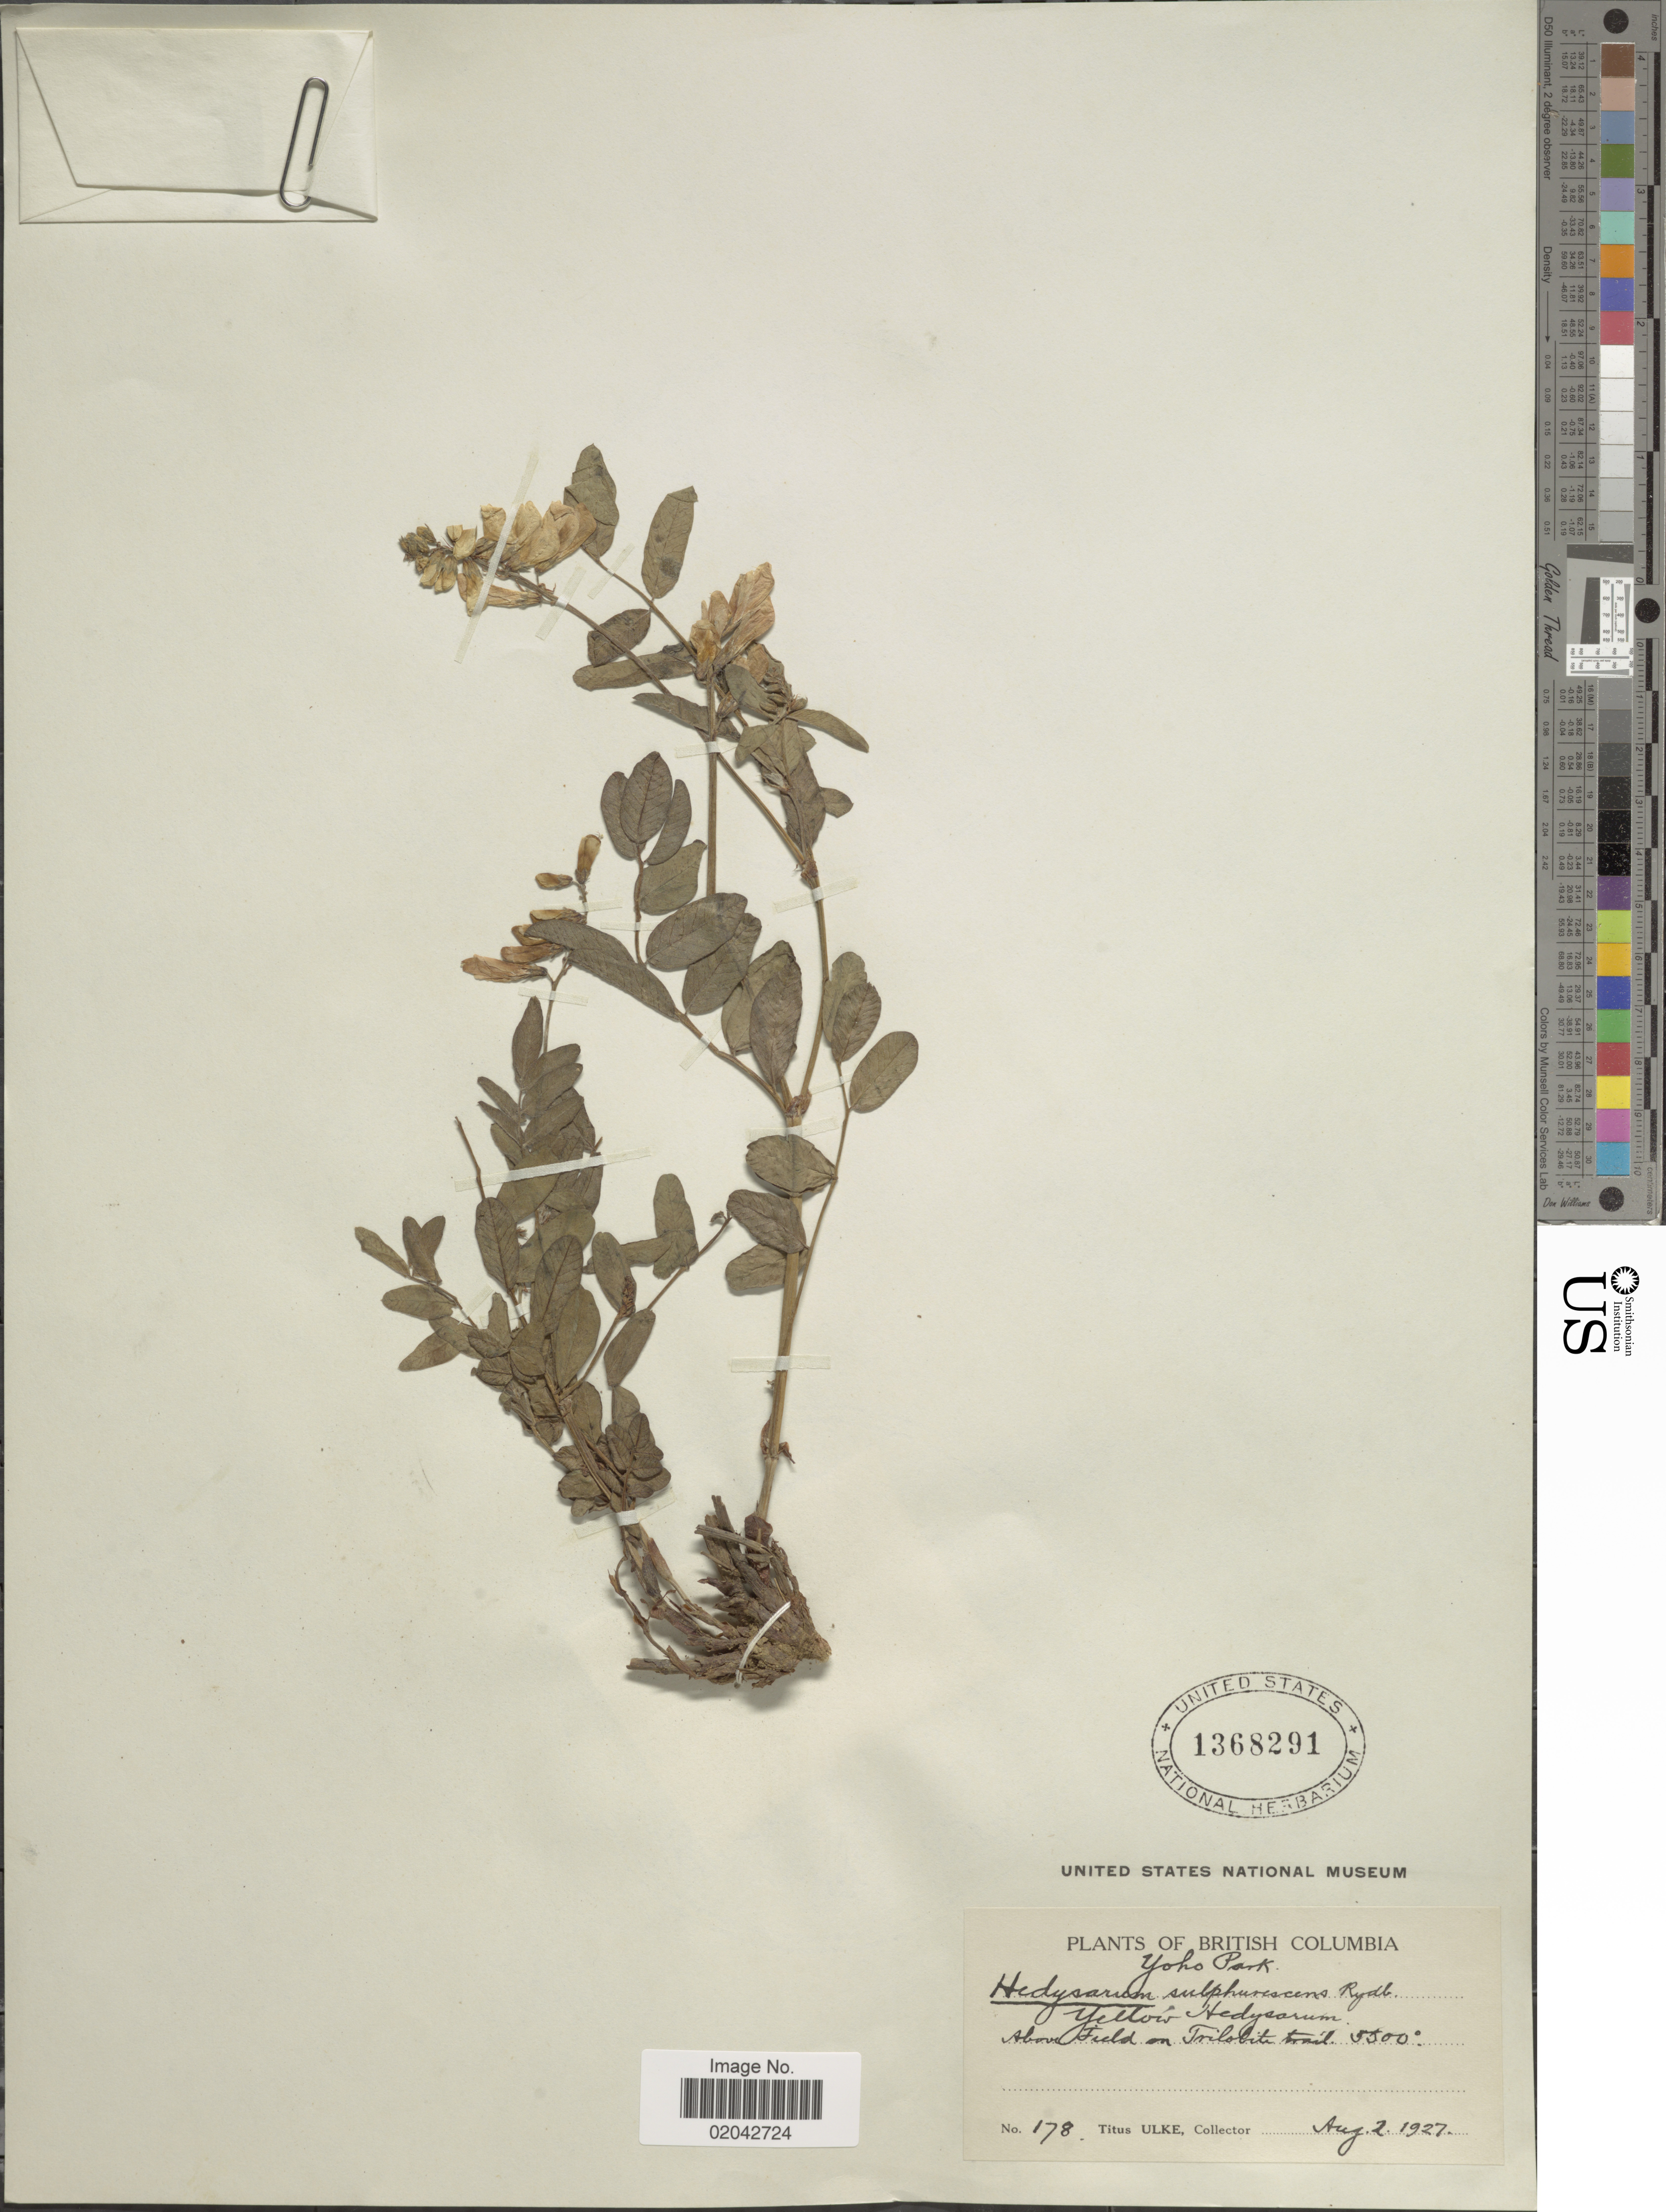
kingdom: Plantae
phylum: Tracheophyta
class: Magnoliopsida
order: Fabales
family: Fabaceae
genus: Hedysarum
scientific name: Hedysarum sulphurescens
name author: Rydb.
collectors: T. Ulke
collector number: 178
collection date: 1927-08-02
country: Canada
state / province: British Columbia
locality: Yoho Park, above Field on Trilobite trail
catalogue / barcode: US 1368291